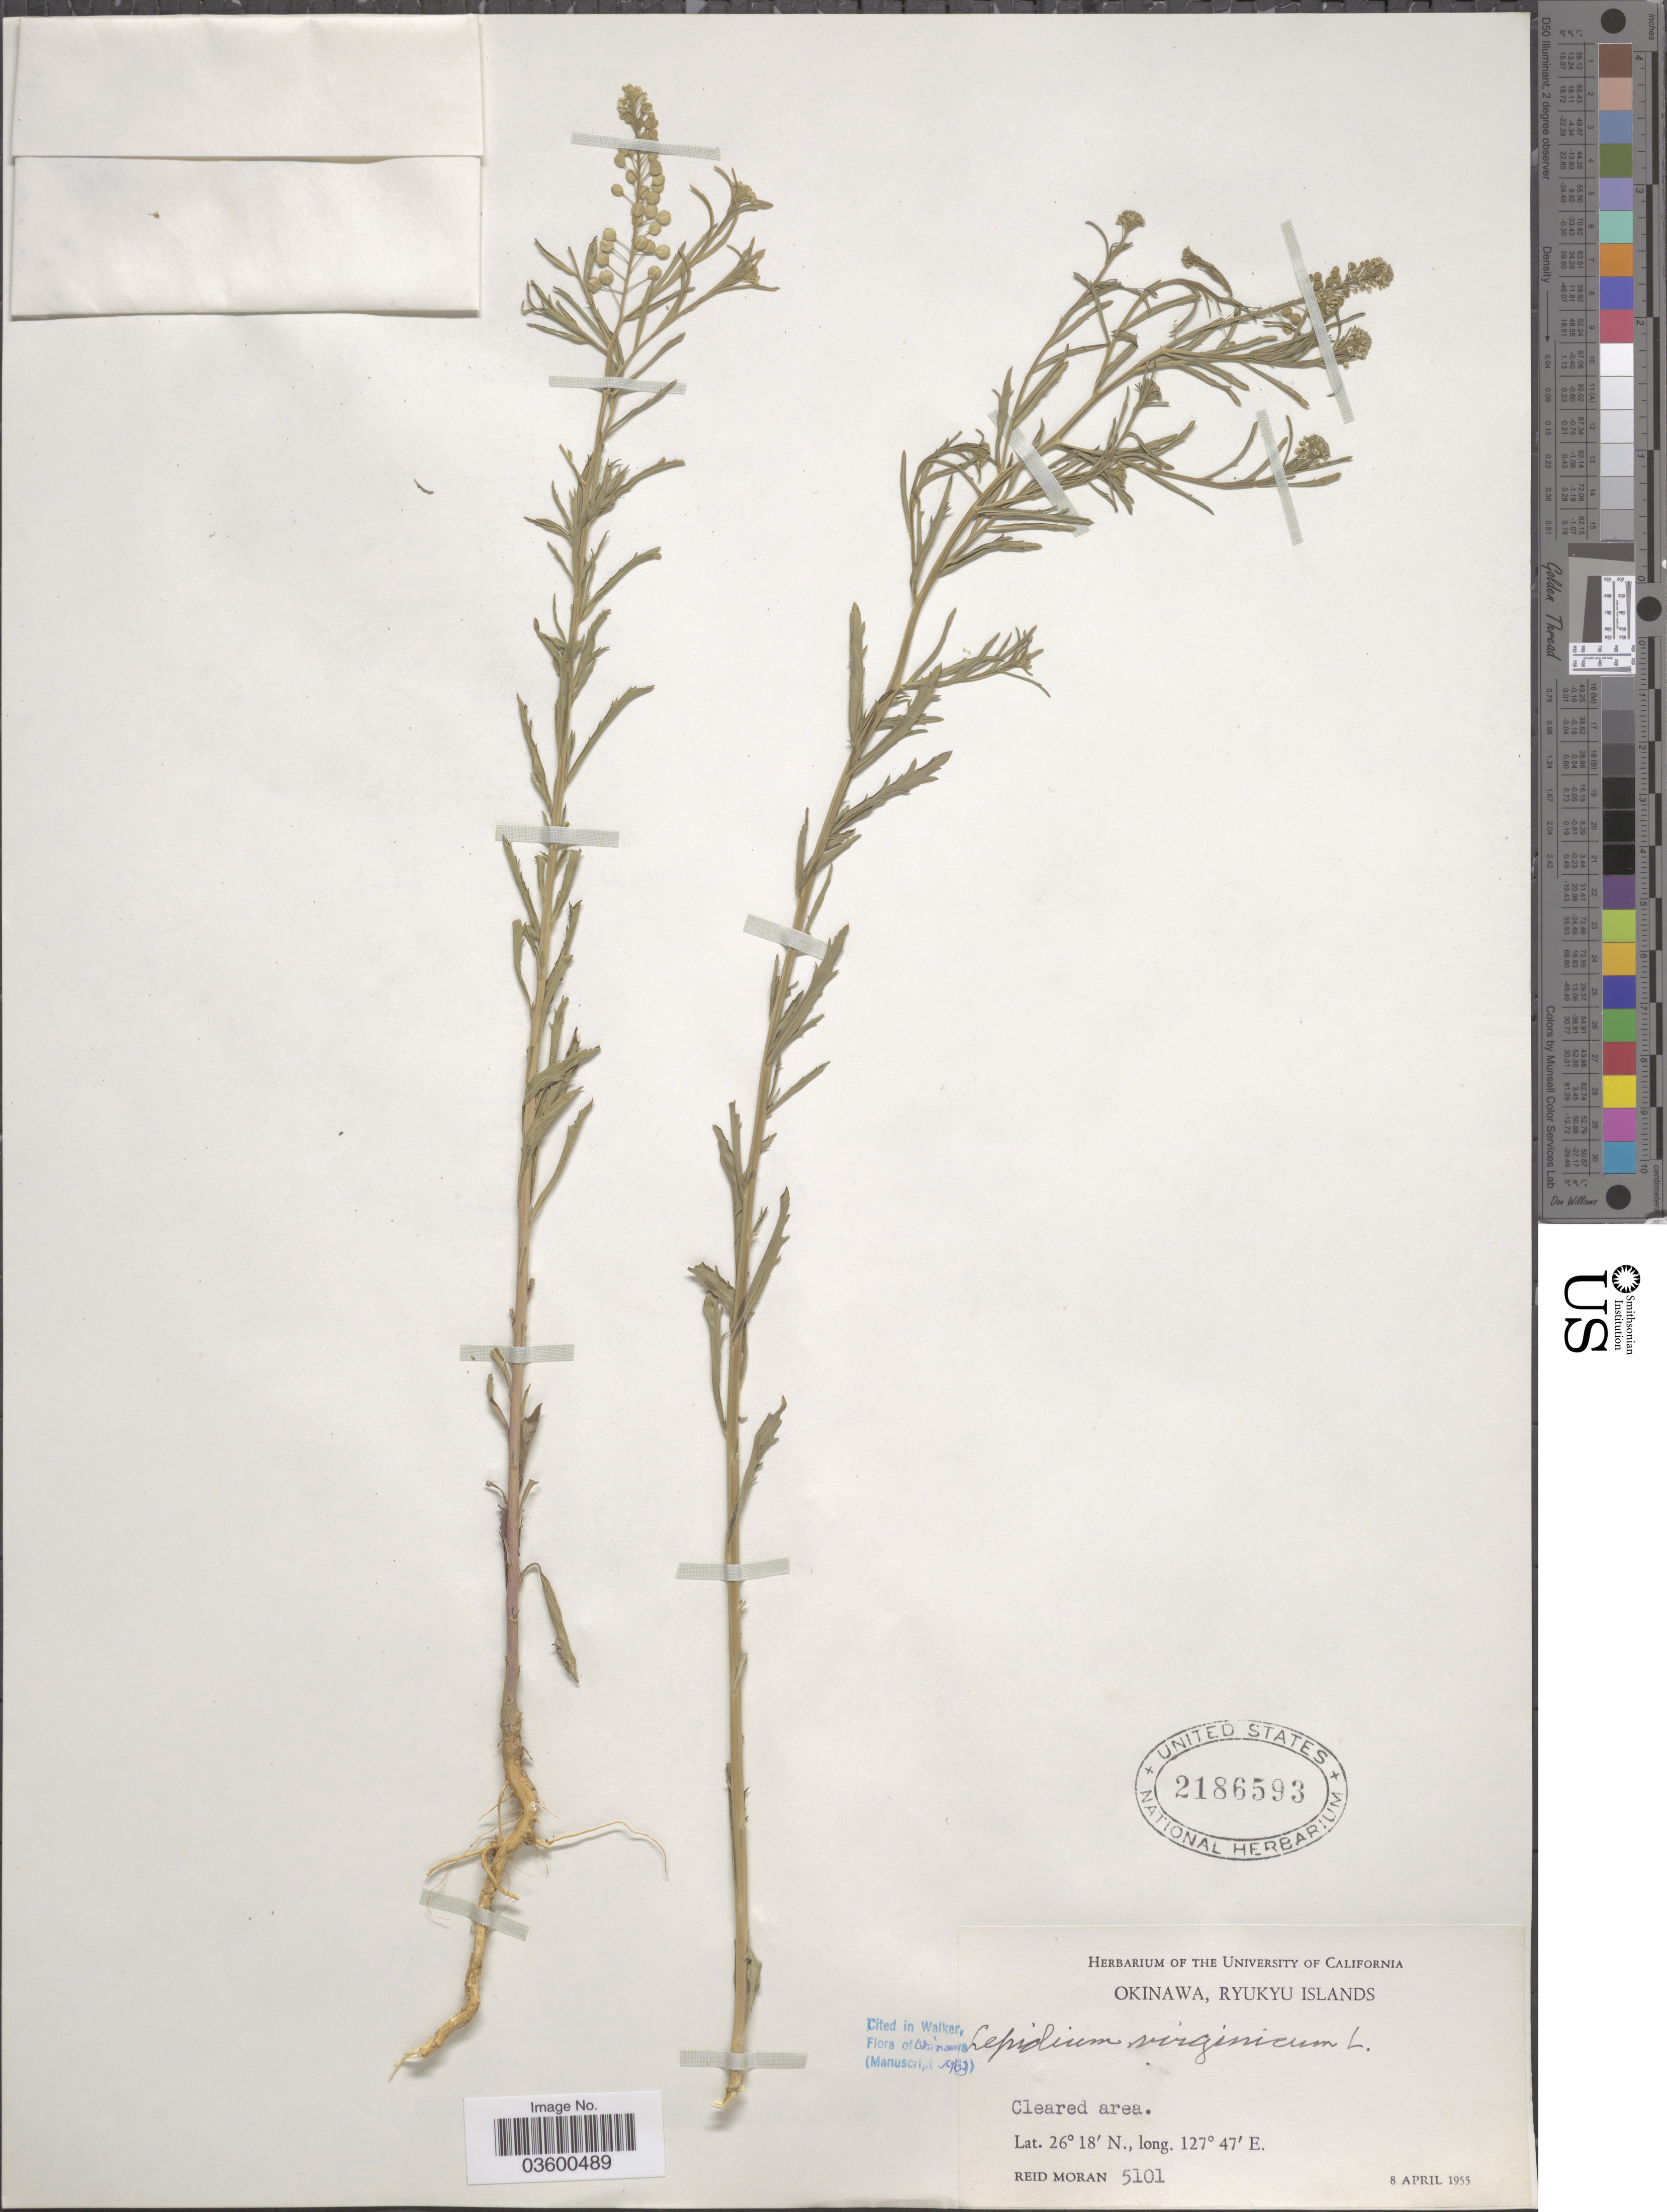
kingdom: Plantae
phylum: Tracheophyta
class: Magnoliopsida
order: Brassicales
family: Brassicaceae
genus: Lepidium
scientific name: Lepidium virginicum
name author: L.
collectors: R. V. Moran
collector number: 5101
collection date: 1955-04-08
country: Japan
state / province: Okinawa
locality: Ryukyu Islands.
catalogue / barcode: US 2186593